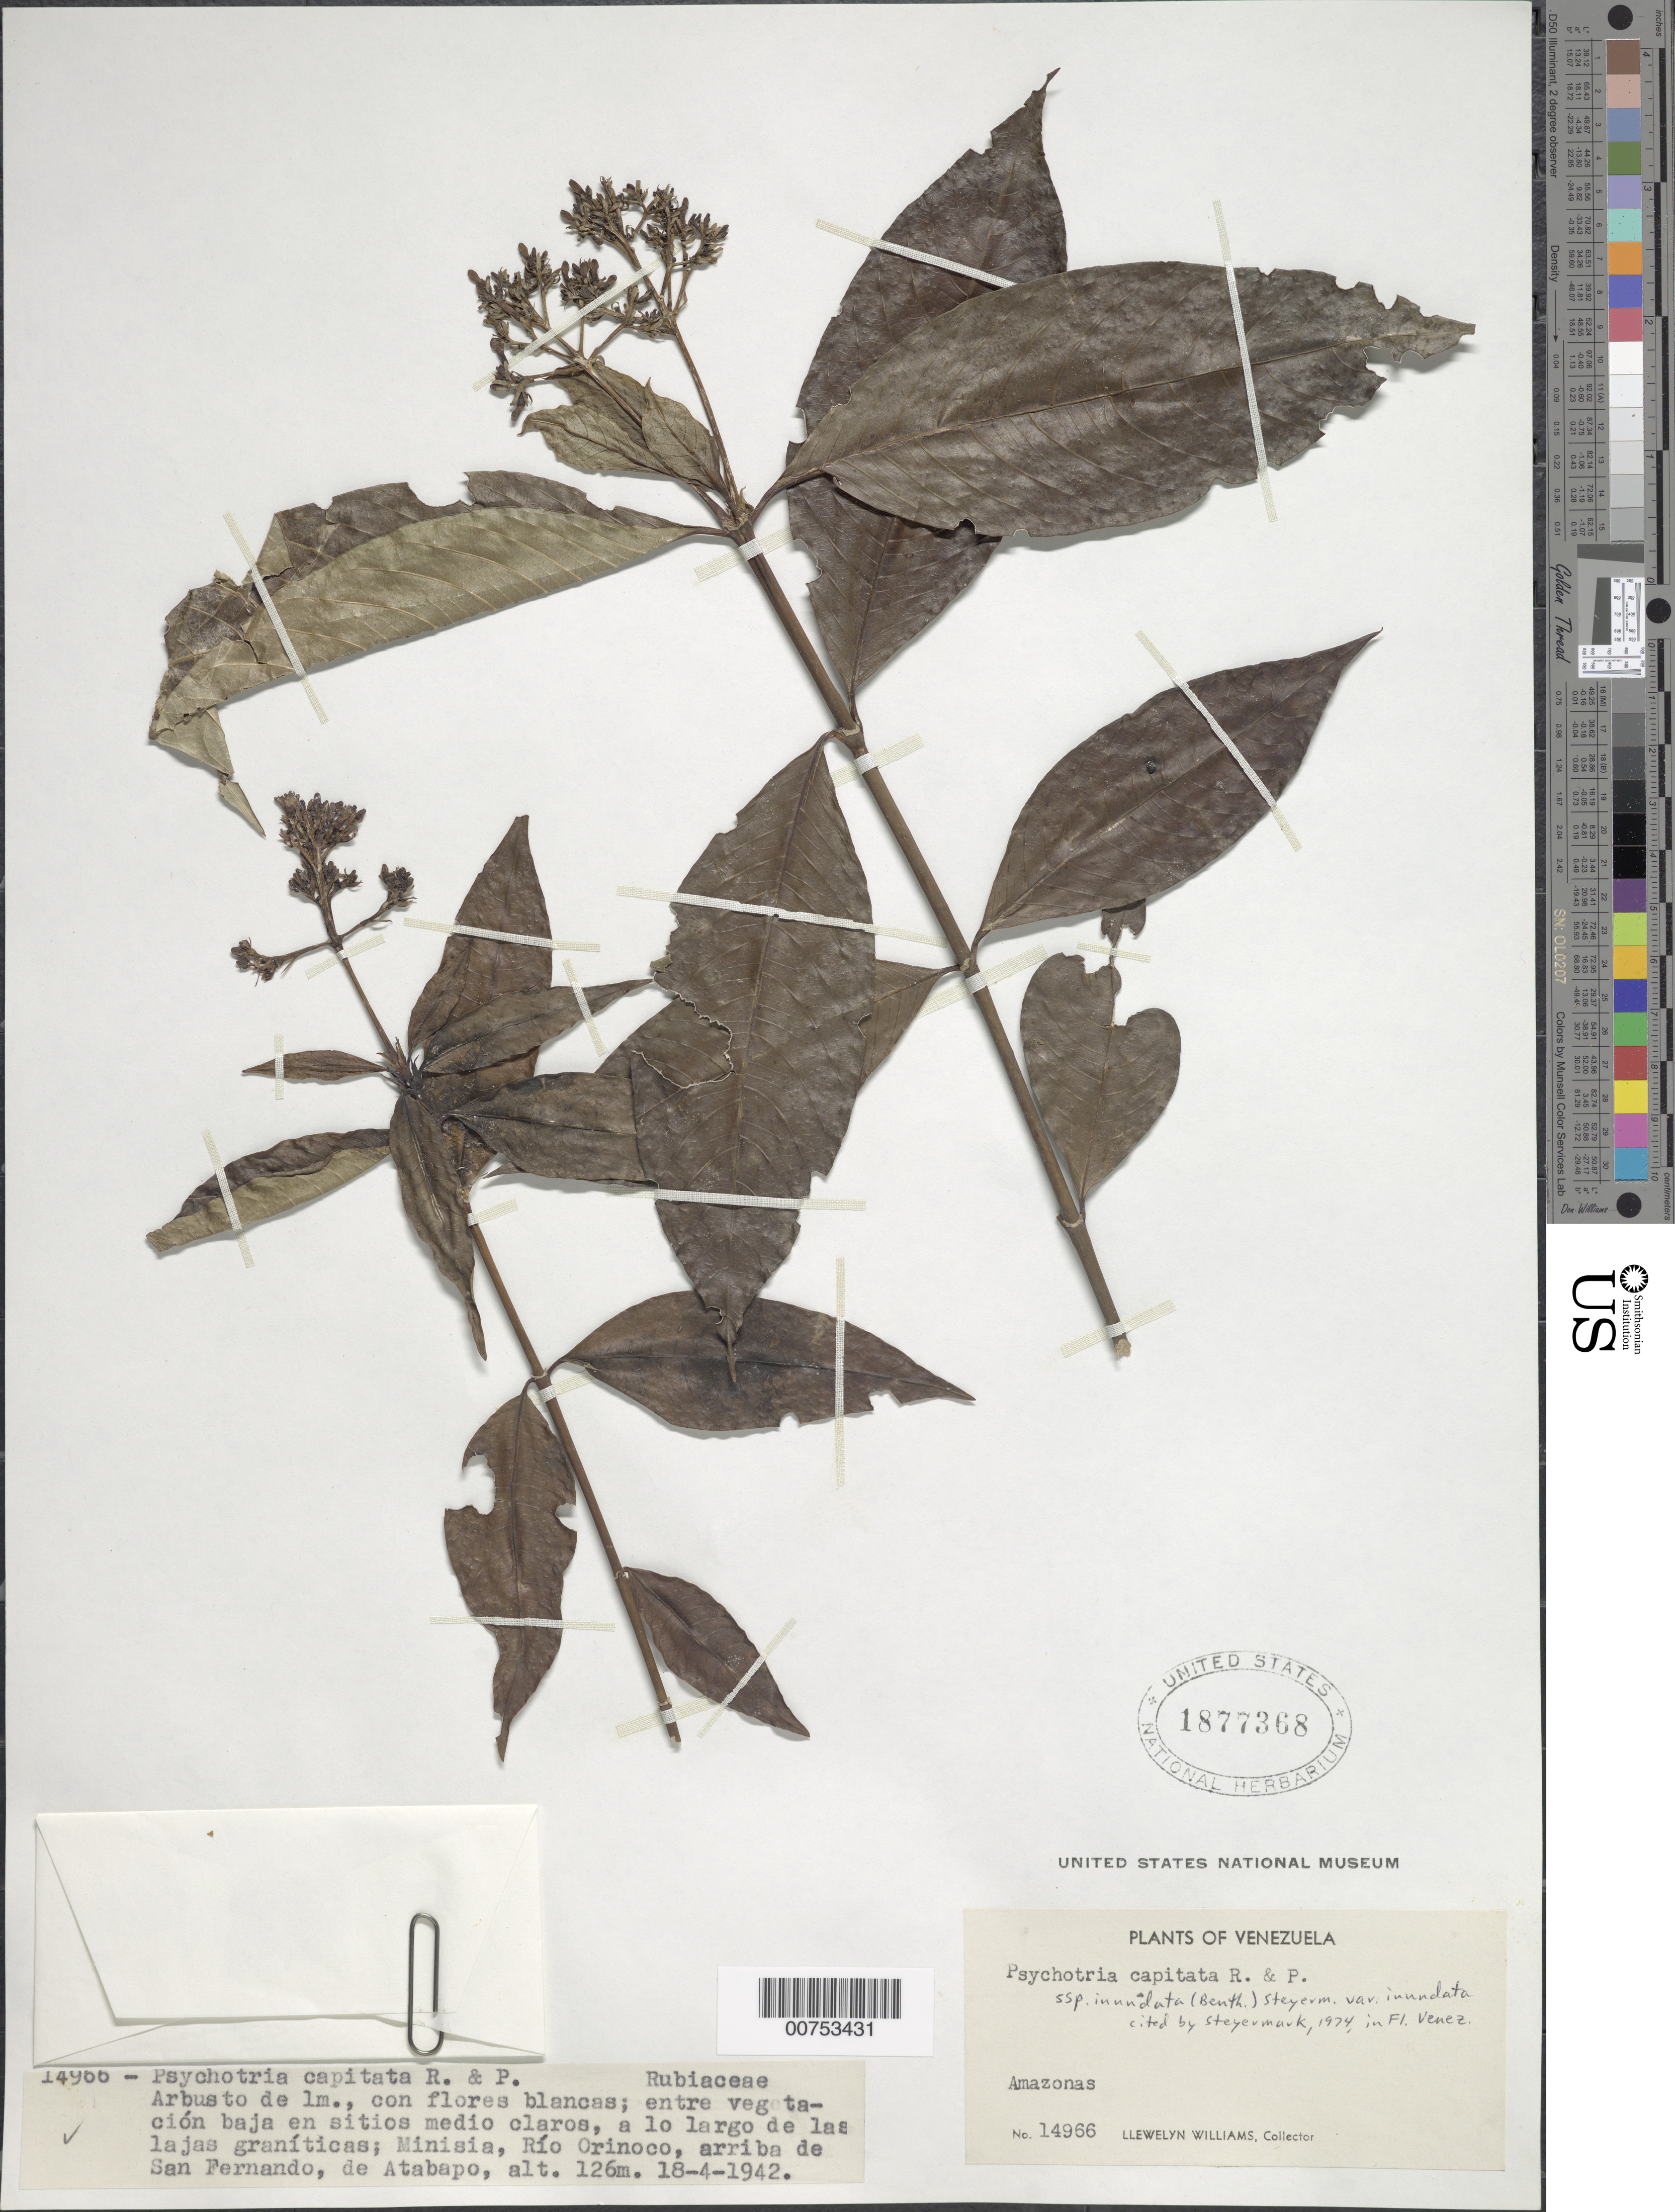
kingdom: Plantae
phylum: Tracheophyta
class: Magnoliopsida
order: Gentianales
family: Rubiaceae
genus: Psychotria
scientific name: Psychotria capitata var. inundata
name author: (Benth.) Steyerm.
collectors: Ll. Williams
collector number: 14966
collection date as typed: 18-Apr-42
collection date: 1942-04-18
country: Venezuela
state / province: Amazonas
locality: Minisia, Río Orinoco, arriba de San Fernando de Atabapo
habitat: Entre vegetación baja en sitios medio claras, a lo largo de las lajas graníticas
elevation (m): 120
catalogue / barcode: US 1877368